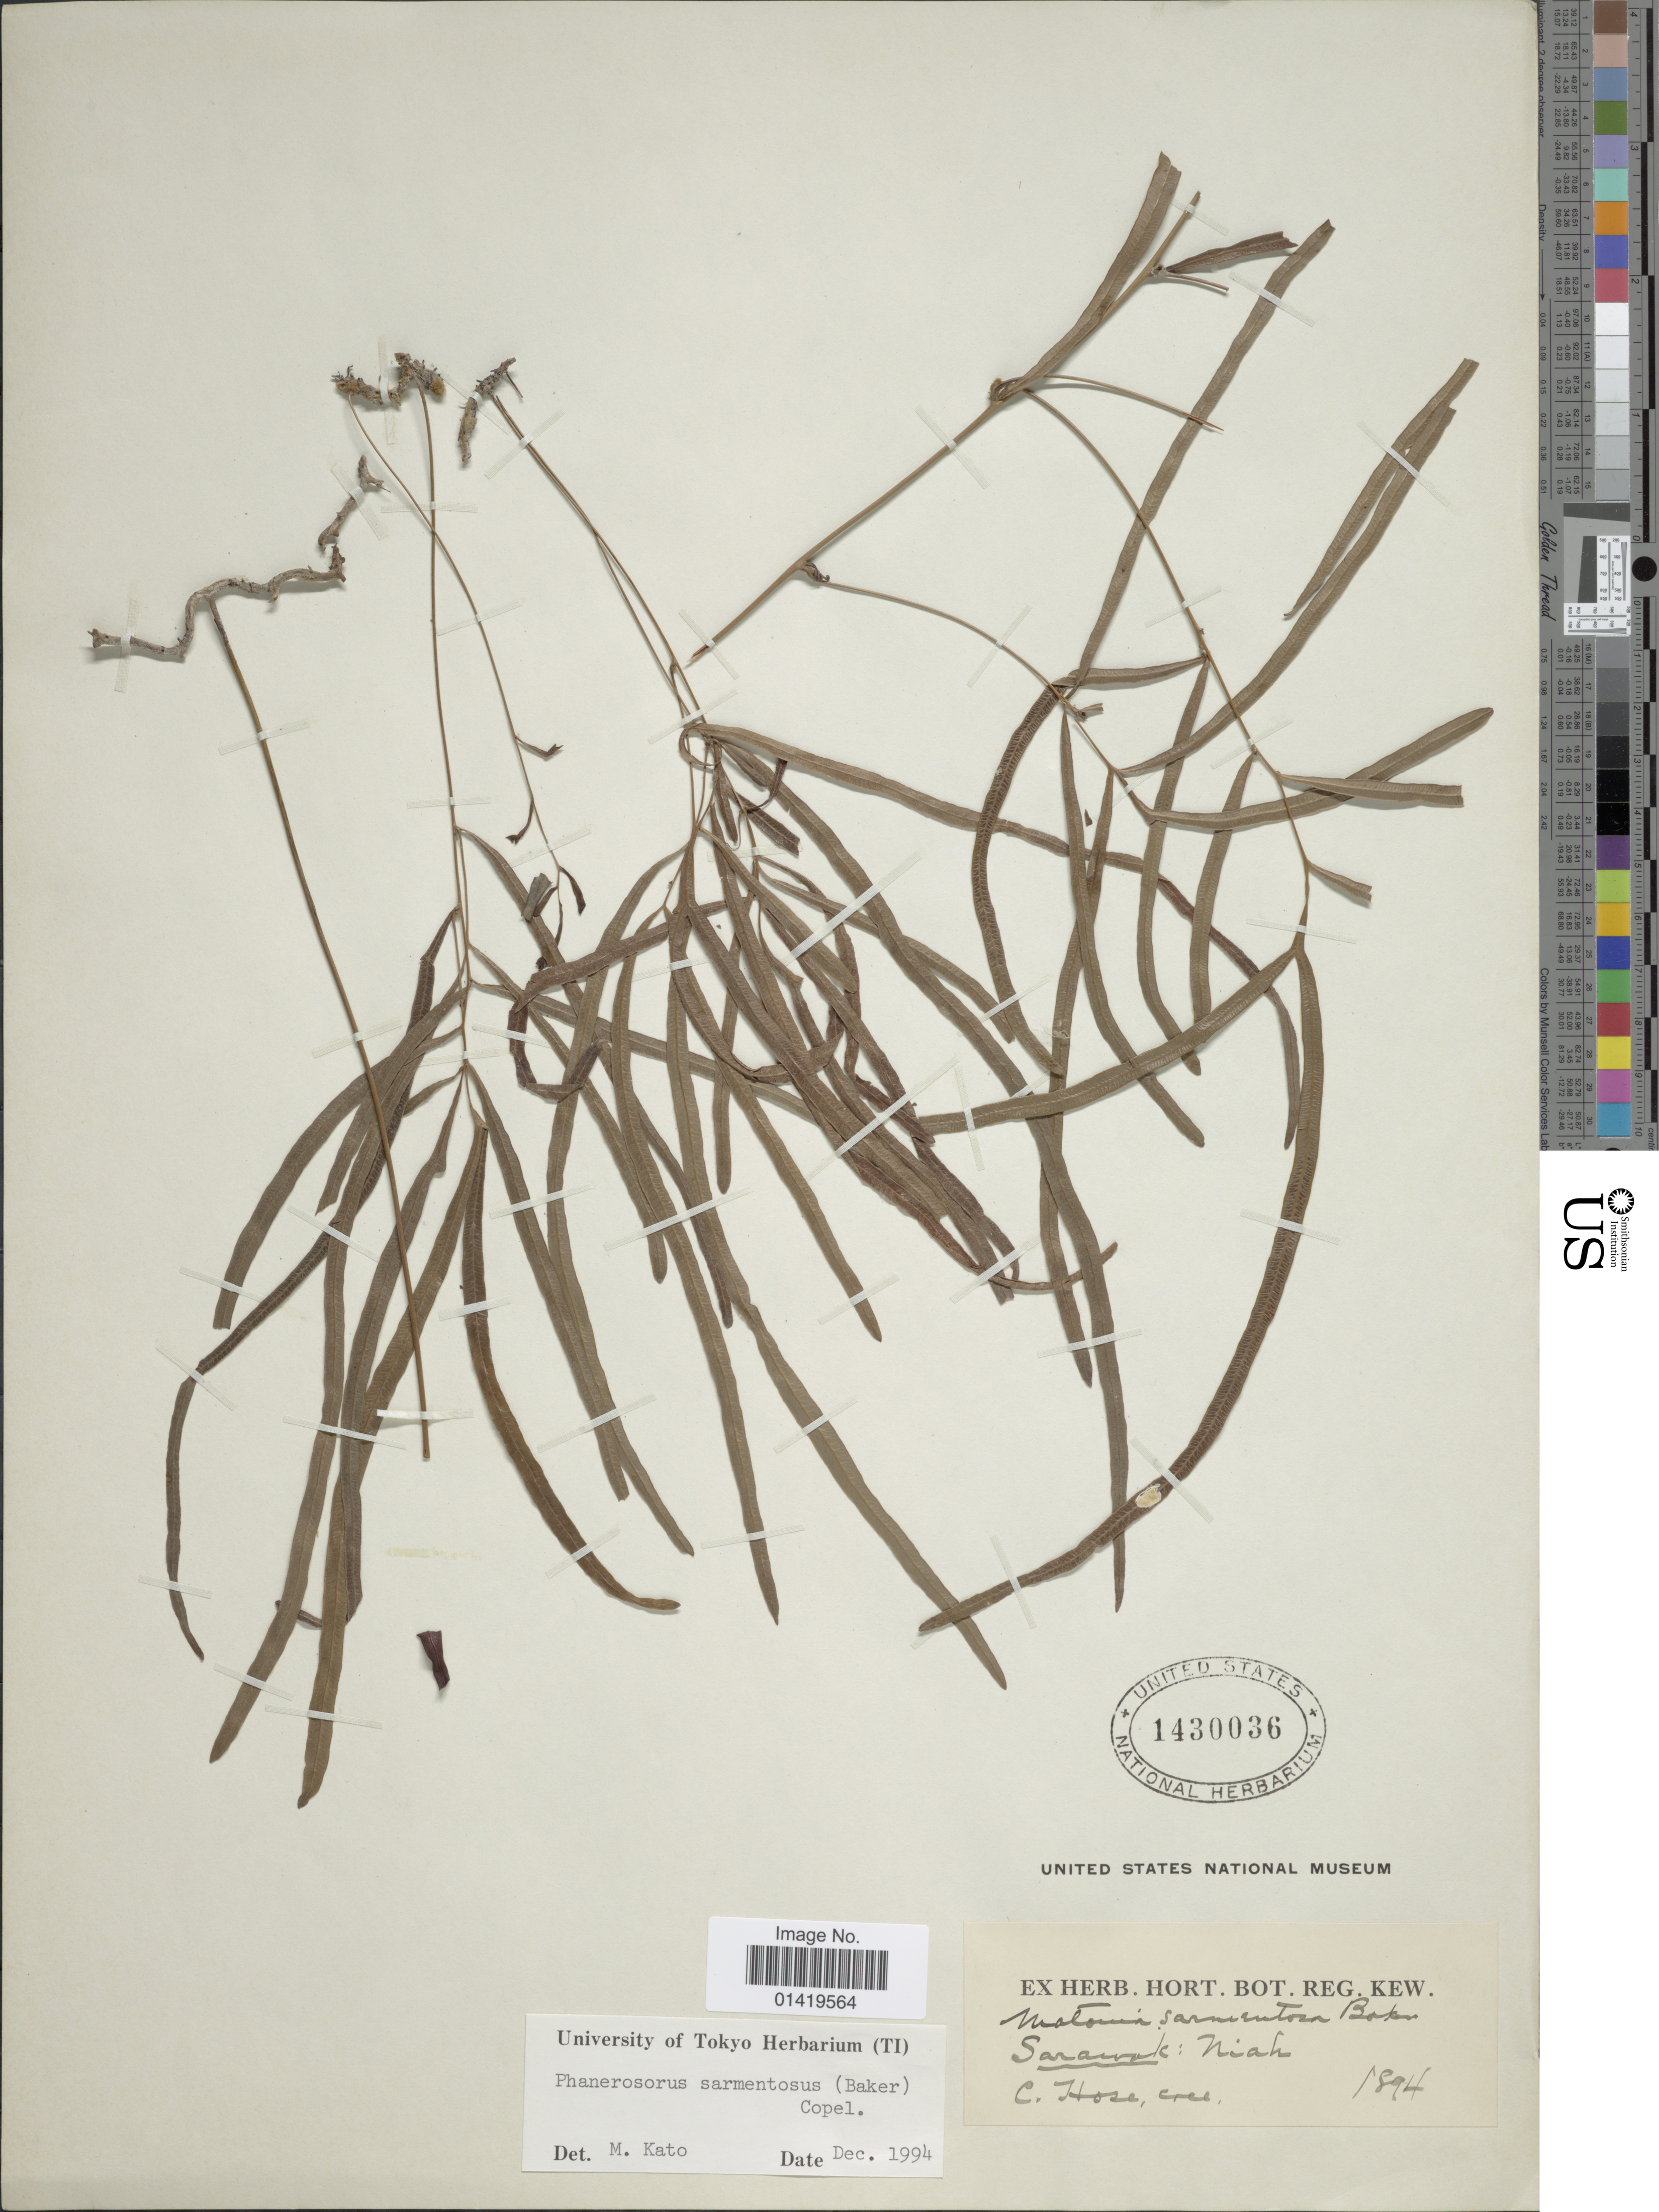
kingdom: Plantae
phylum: Tracheophyta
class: Polypodiopsida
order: Gleicheniales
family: Matoniaceae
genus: Phanerosorus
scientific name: Phanerosorus sarmentosus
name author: (Baker) Copel.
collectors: C. Hose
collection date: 1894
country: Malaysia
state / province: Sarawak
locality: Sarawak: Niah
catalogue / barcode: US 1430036